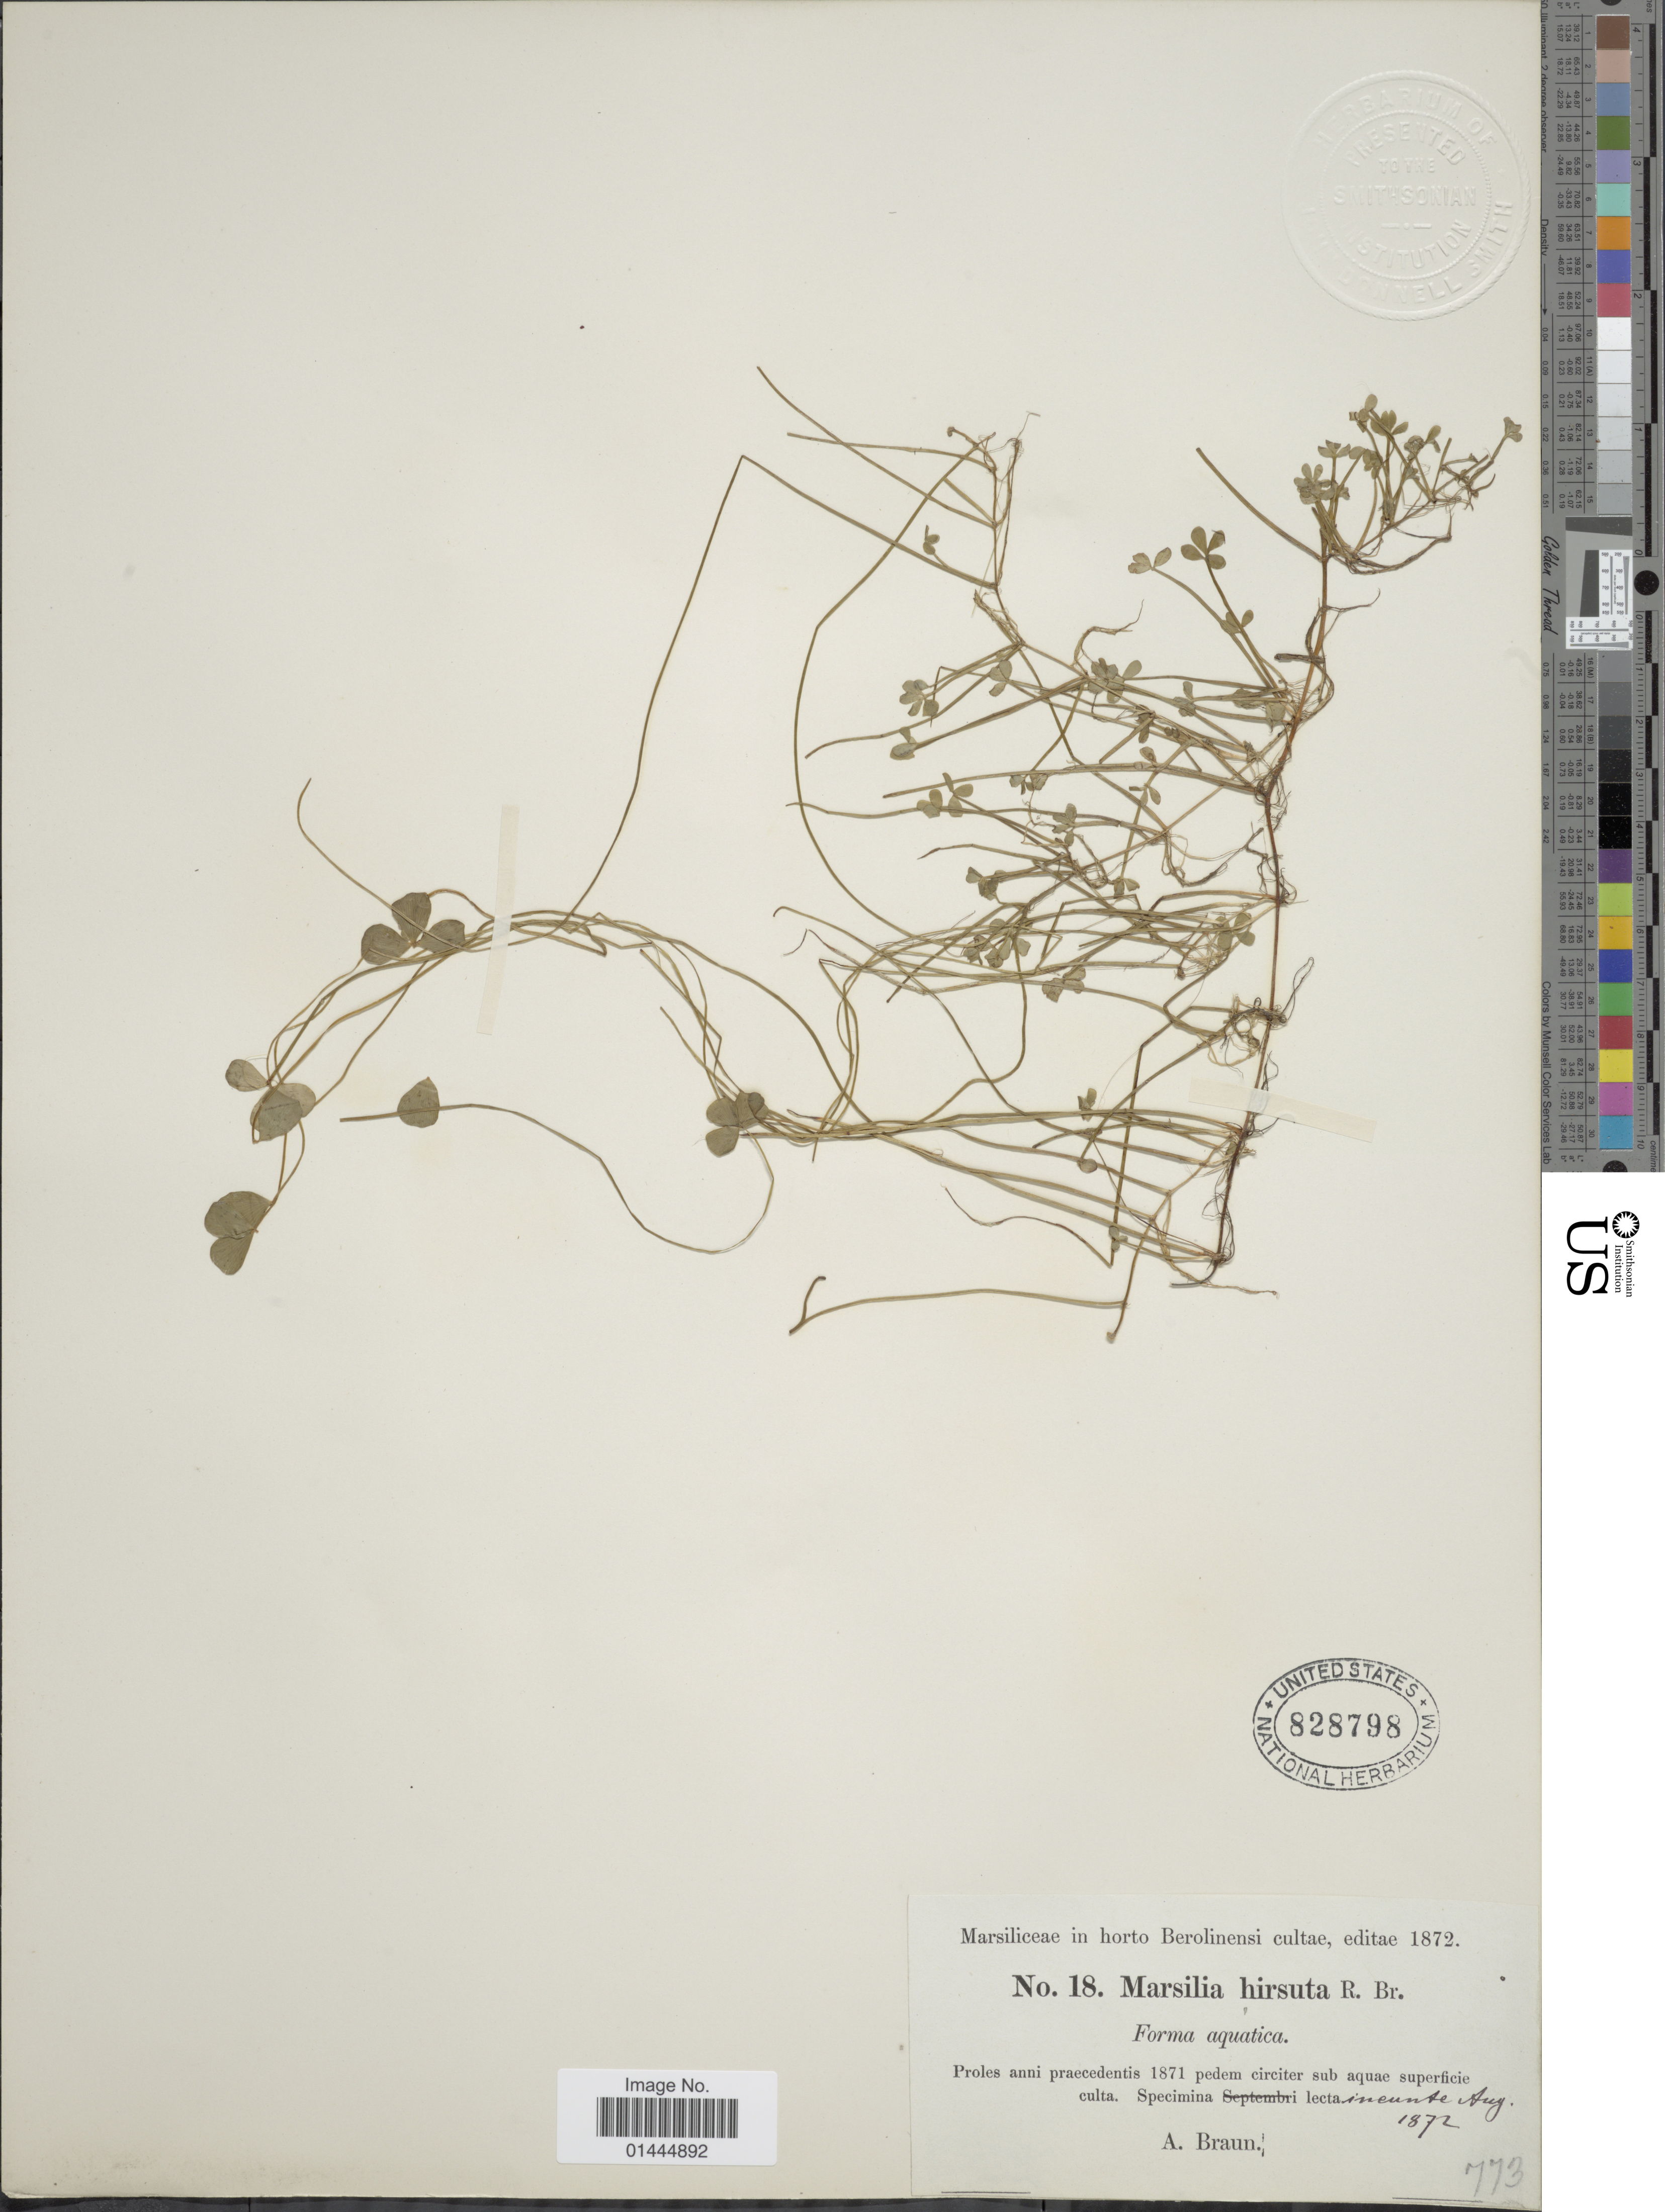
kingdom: Plantae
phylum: Tracheophyta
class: Polypodiopsida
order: Salviniales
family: Marsileaceae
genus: Marsilea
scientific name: Marsilea hirsuta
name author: R. Br.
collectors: A. Braun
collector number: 18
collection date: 1872-08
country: Germany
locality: In horto Berolinensi cultae.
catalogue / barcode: US 828798